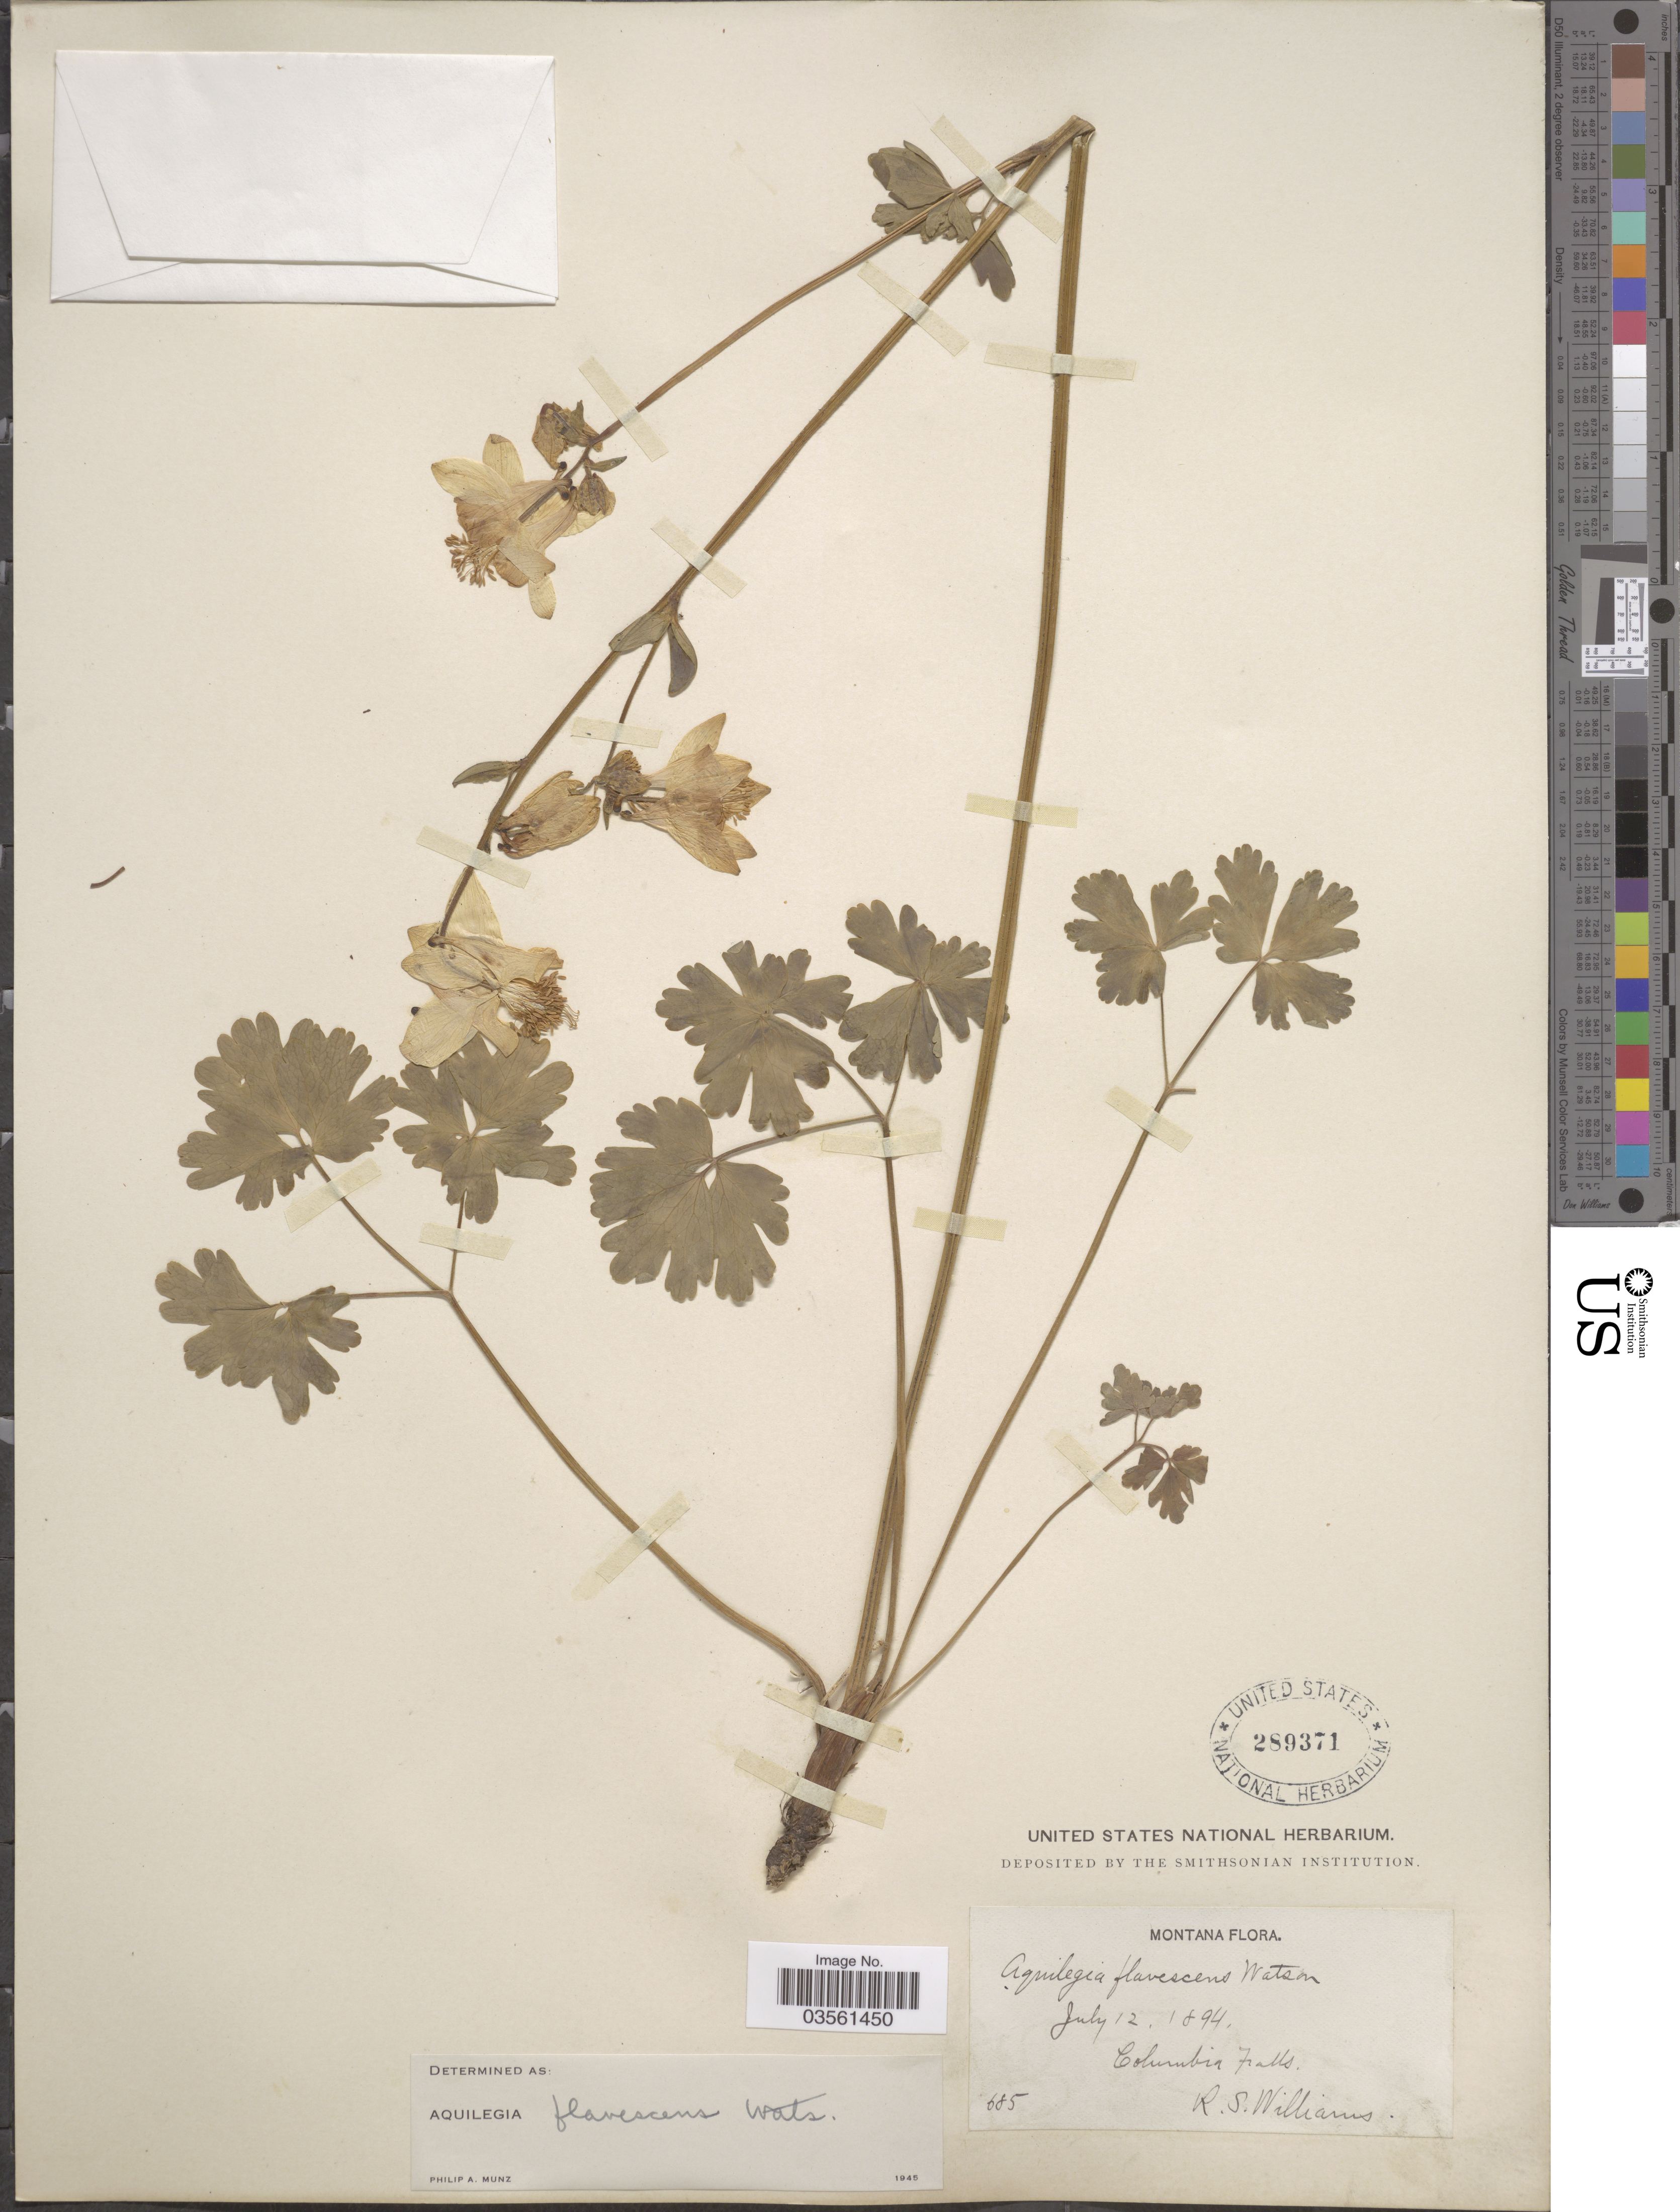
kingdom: Plantae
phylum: Tracheophyta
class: Magnoliopsida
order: Ranunculales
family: Ranunculaceae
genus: Aquilegia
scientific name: Aquilegia flavescens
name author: S. Watson in C. King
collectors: R. S. Williams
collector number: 685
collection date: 1894-07-12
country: United States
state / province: Montana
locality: Columbia Falls.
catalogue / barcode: US 289371